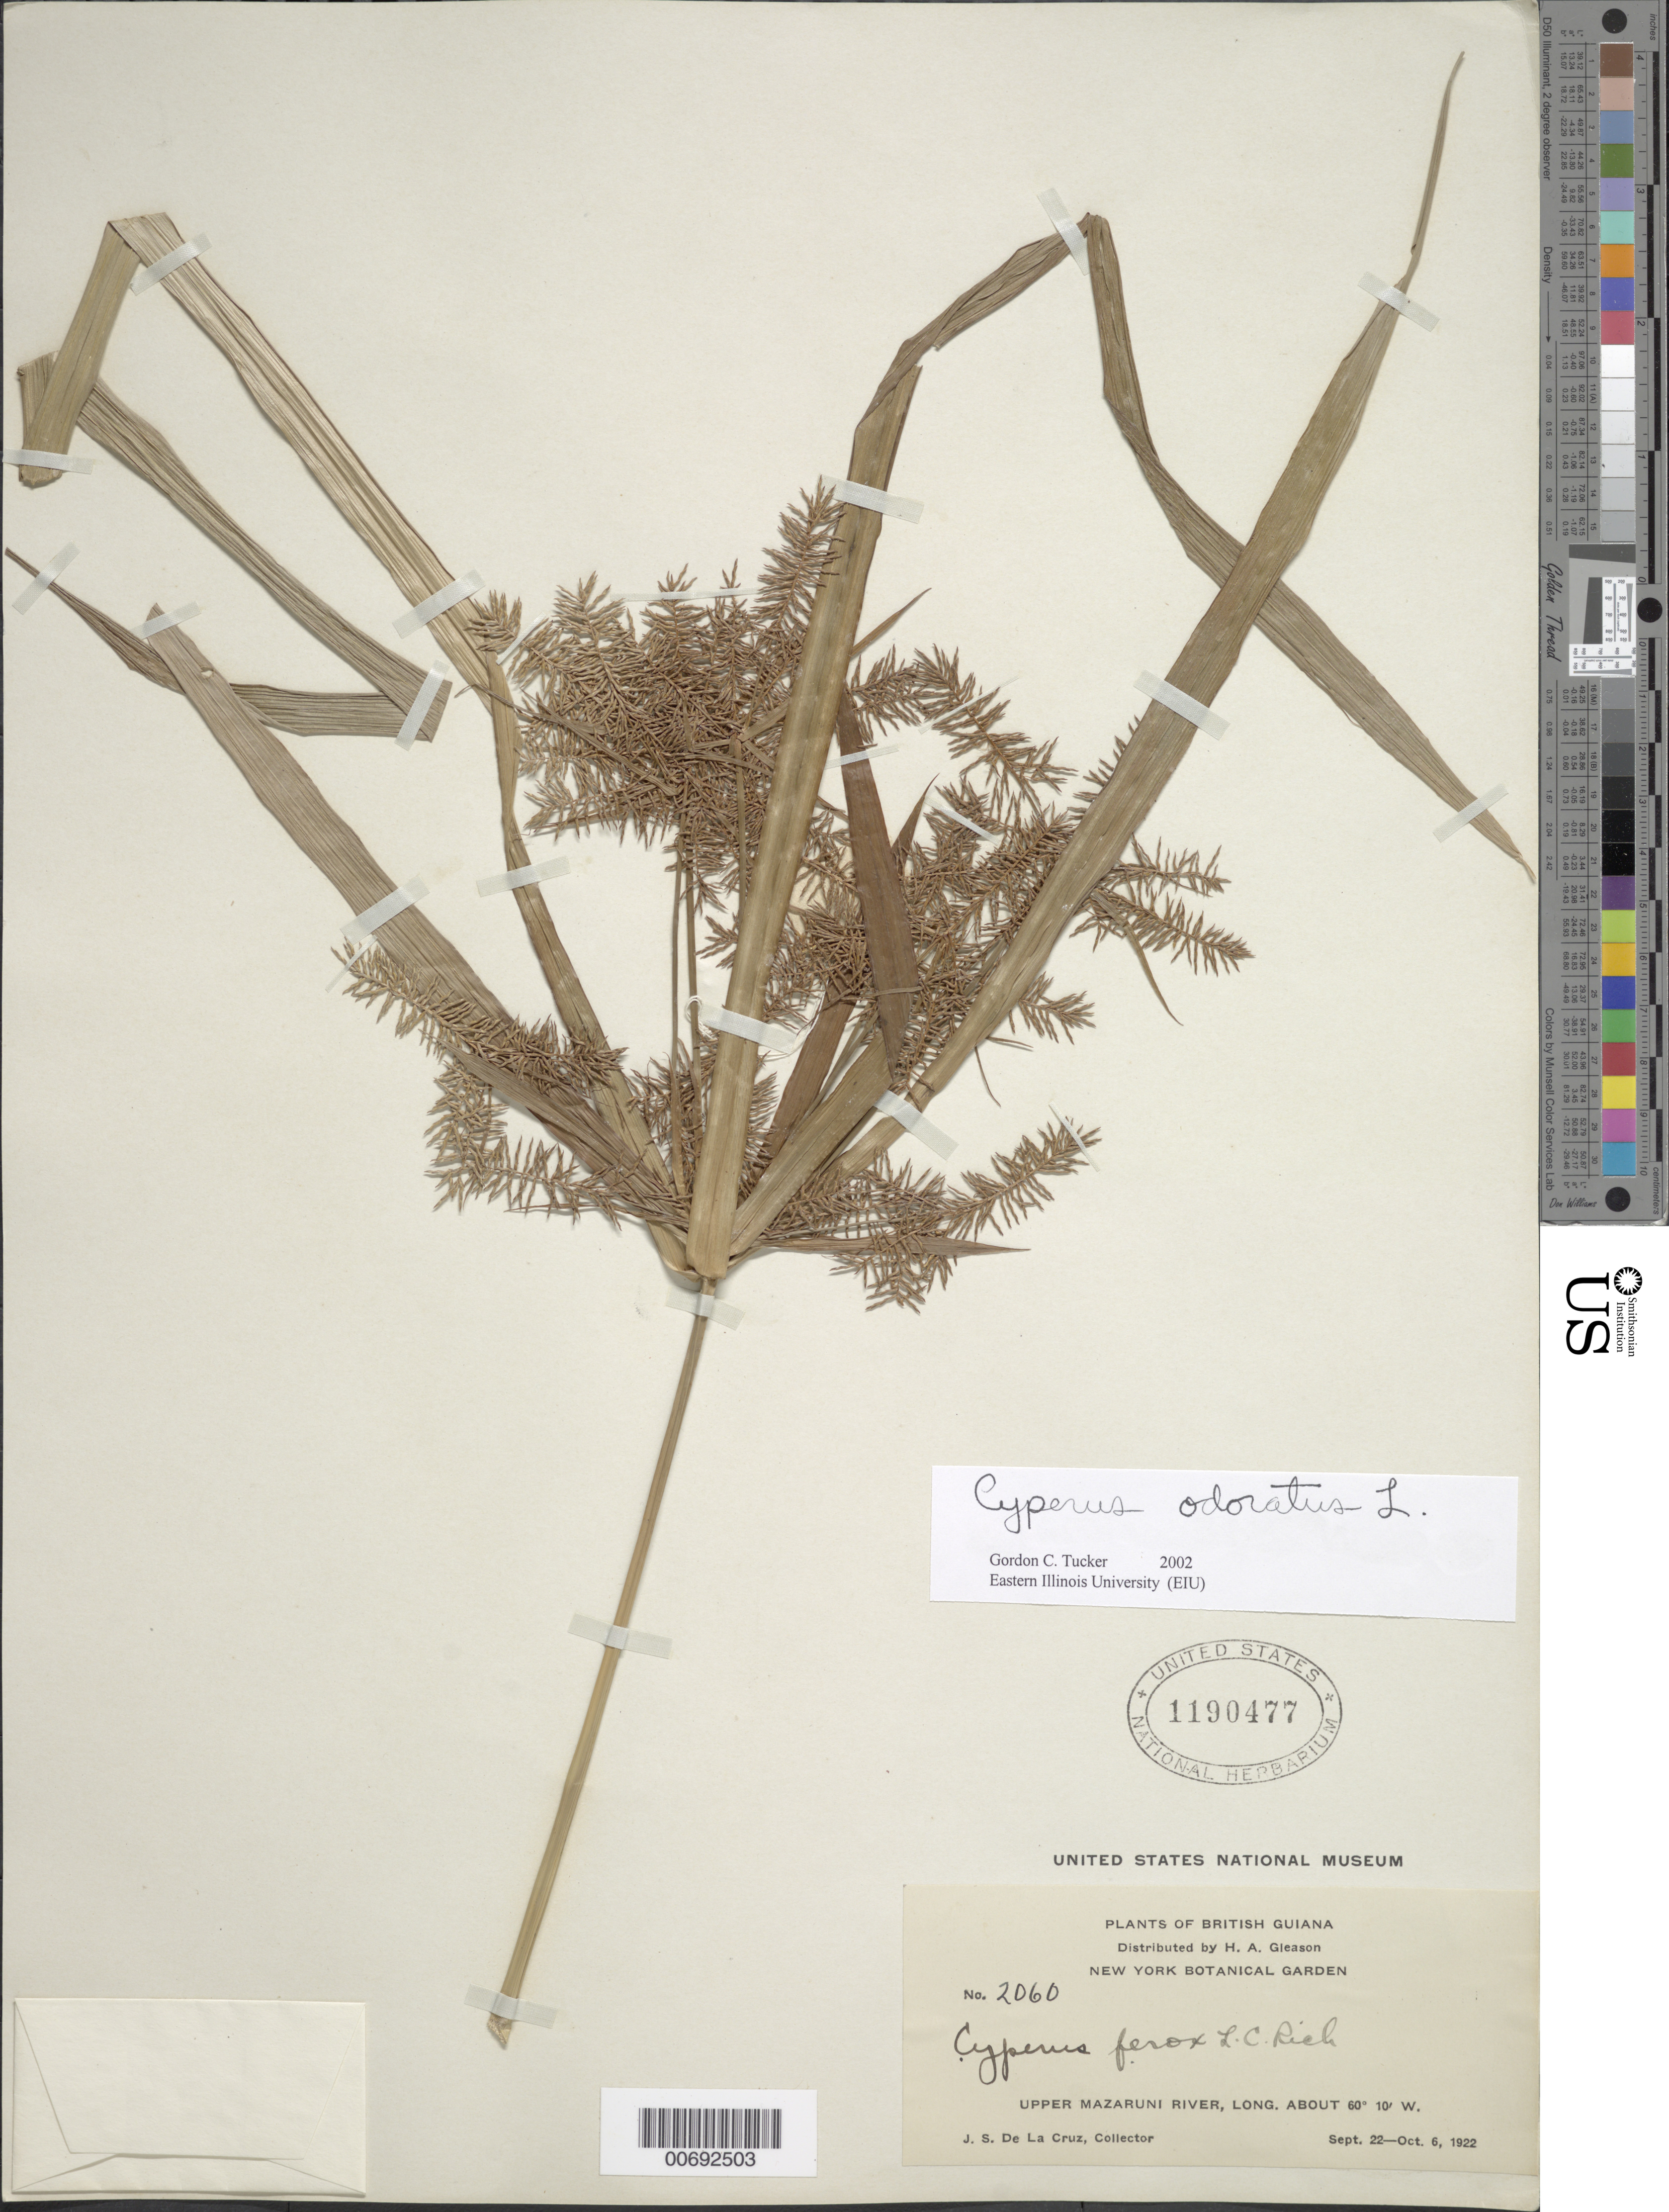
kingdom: Plantae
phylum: Tracheophyta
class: Liliopsida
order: Poales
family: Cyperaceae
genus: Cyperus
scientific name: Cyperus odoratus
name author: L.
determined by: Tucker, G. C.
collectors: J. S. de la Cruz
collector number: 2060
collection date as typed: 22-Sep-22 to 6-Oct-22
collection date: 1922-09-22/1922-10-06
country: Guyana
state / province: Cuyuni-Mazaruni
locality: Upper Mazaruni R.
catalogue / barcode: US 1190477